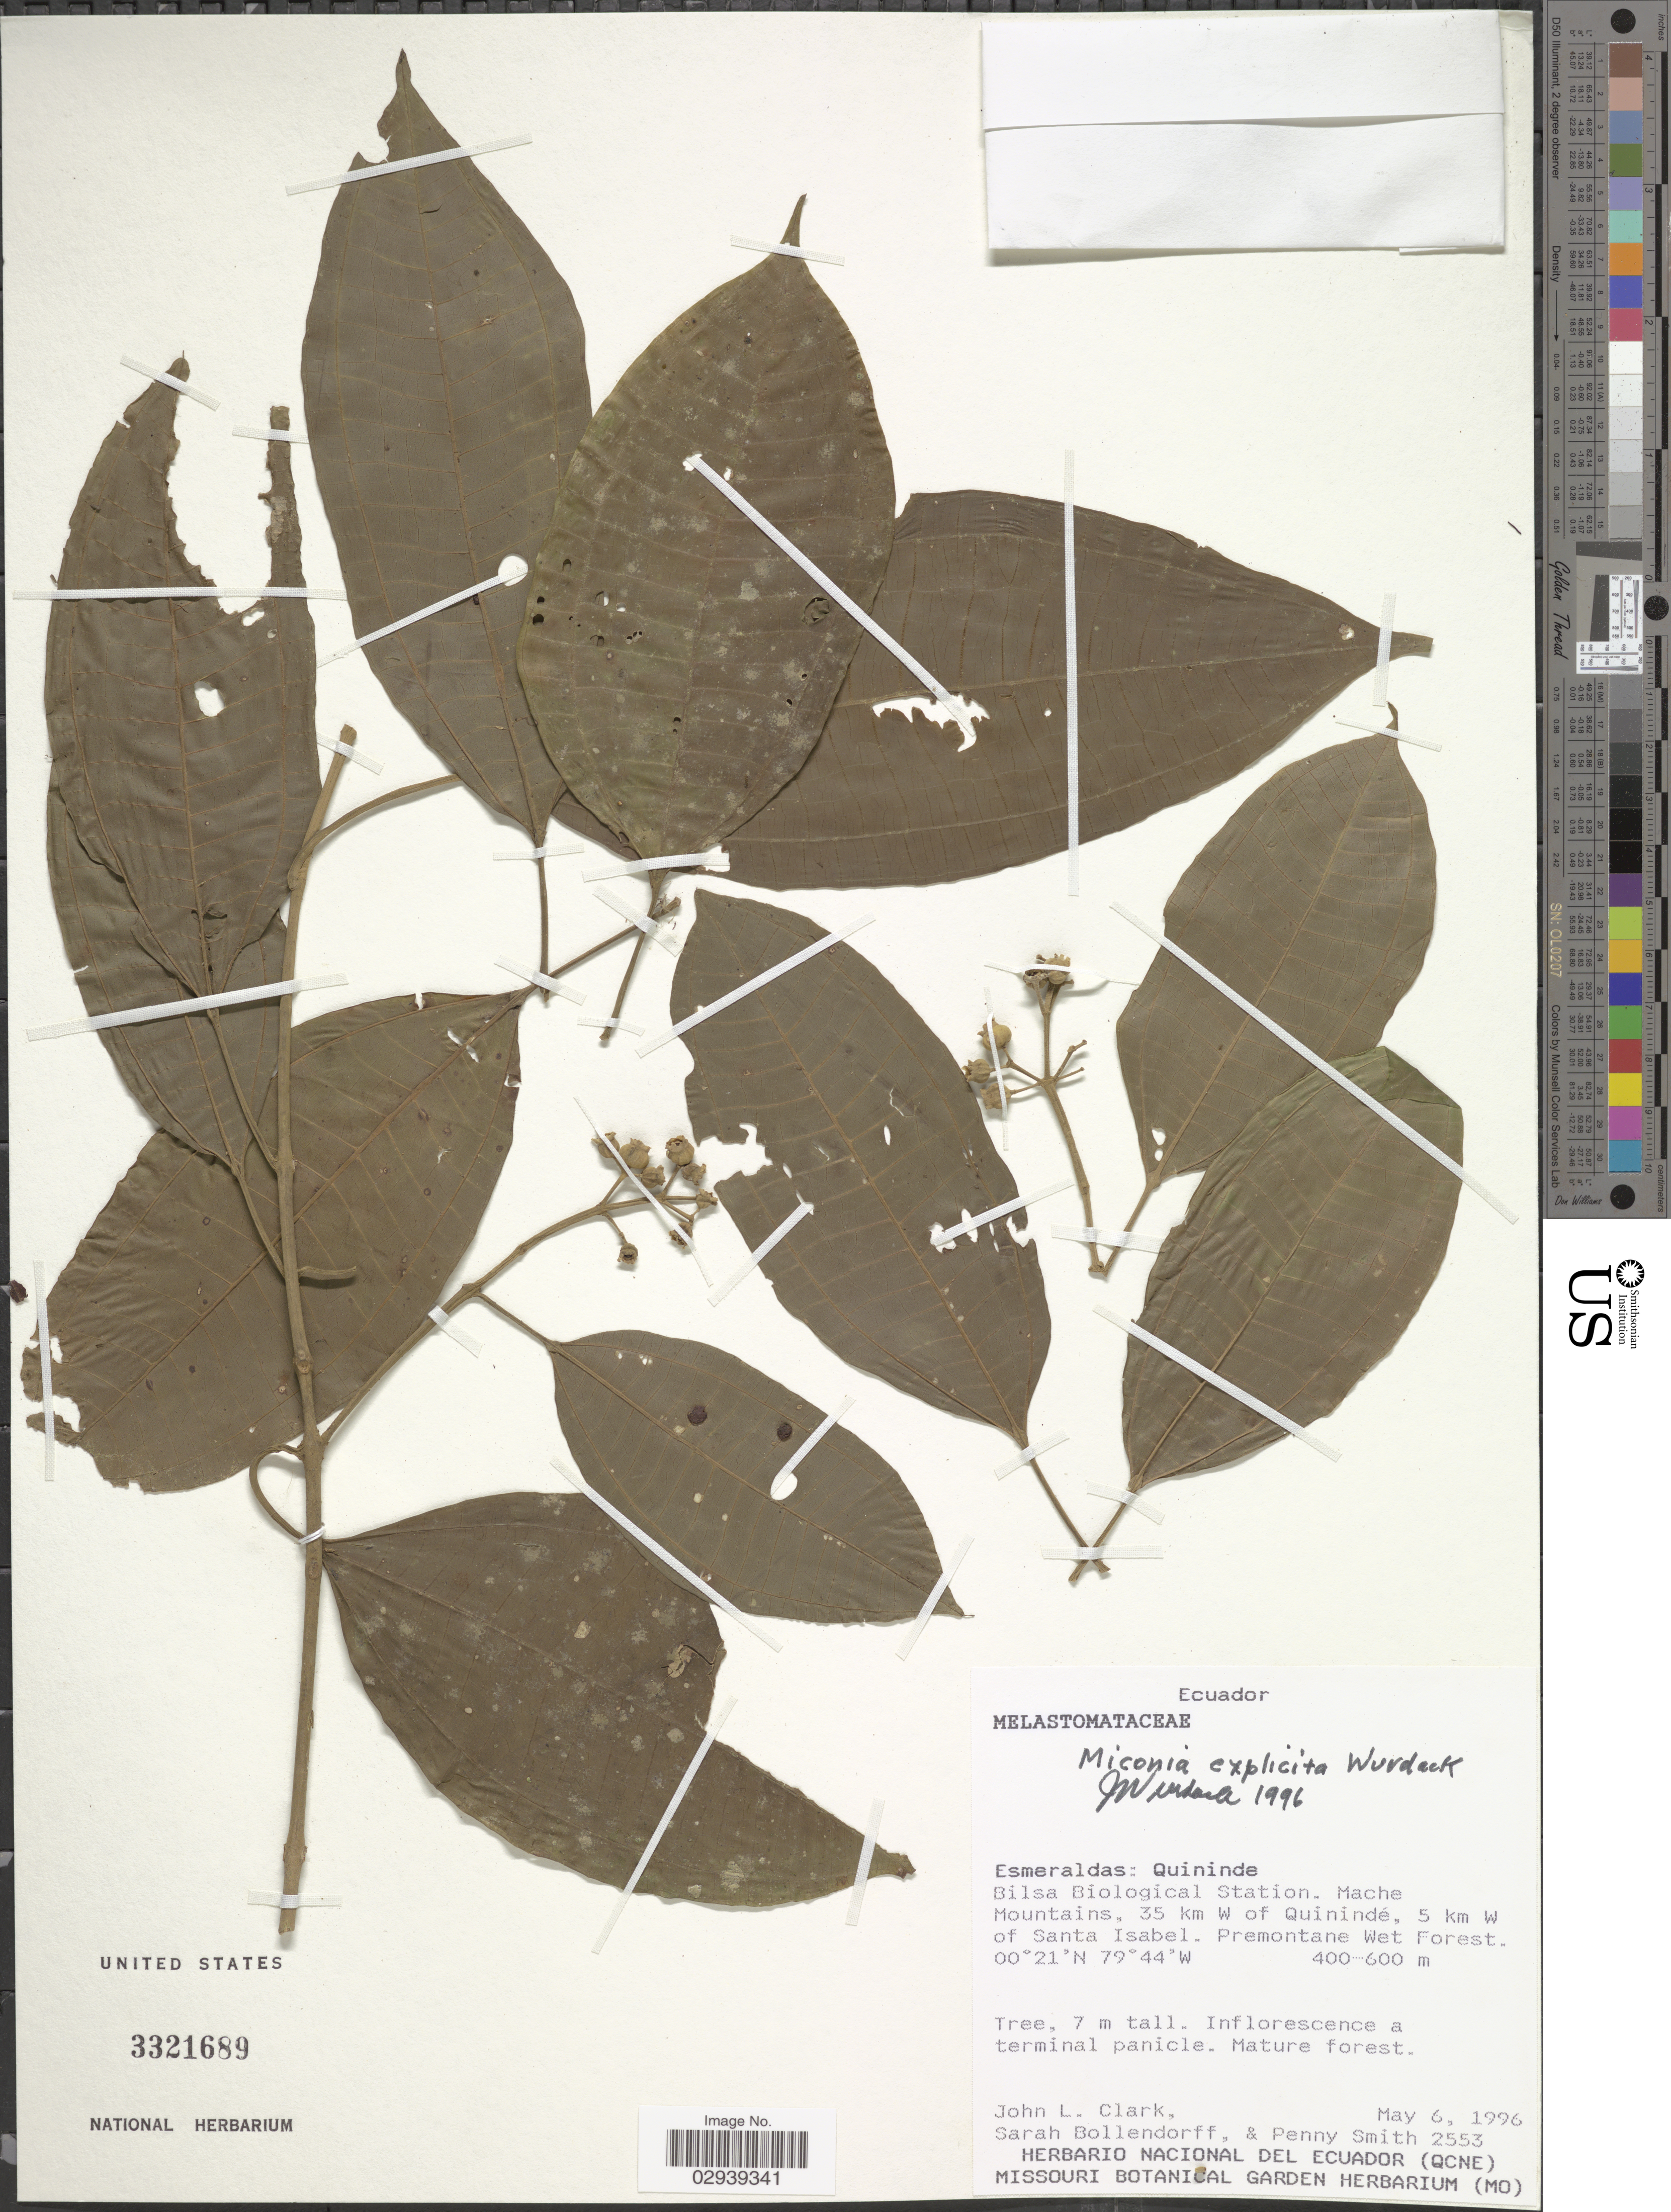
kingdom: Plantae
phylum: Tracheophyta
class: Magnoliopsida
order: Myrtales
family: Melastomataceae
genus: Miconia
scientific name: Miconia explicita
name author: Wurdack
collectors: J. L. Clark, S. Bollendorff & P. Smith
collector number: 2553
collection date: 1996-05-06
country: Ecuador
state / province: Esmeraldas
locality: Quininde. Bilsa Biological Station. Mache Mountains, 35 km W of Quinindé, 5 km W of Santa Isabel.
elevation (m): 400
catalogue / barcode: US 3321689